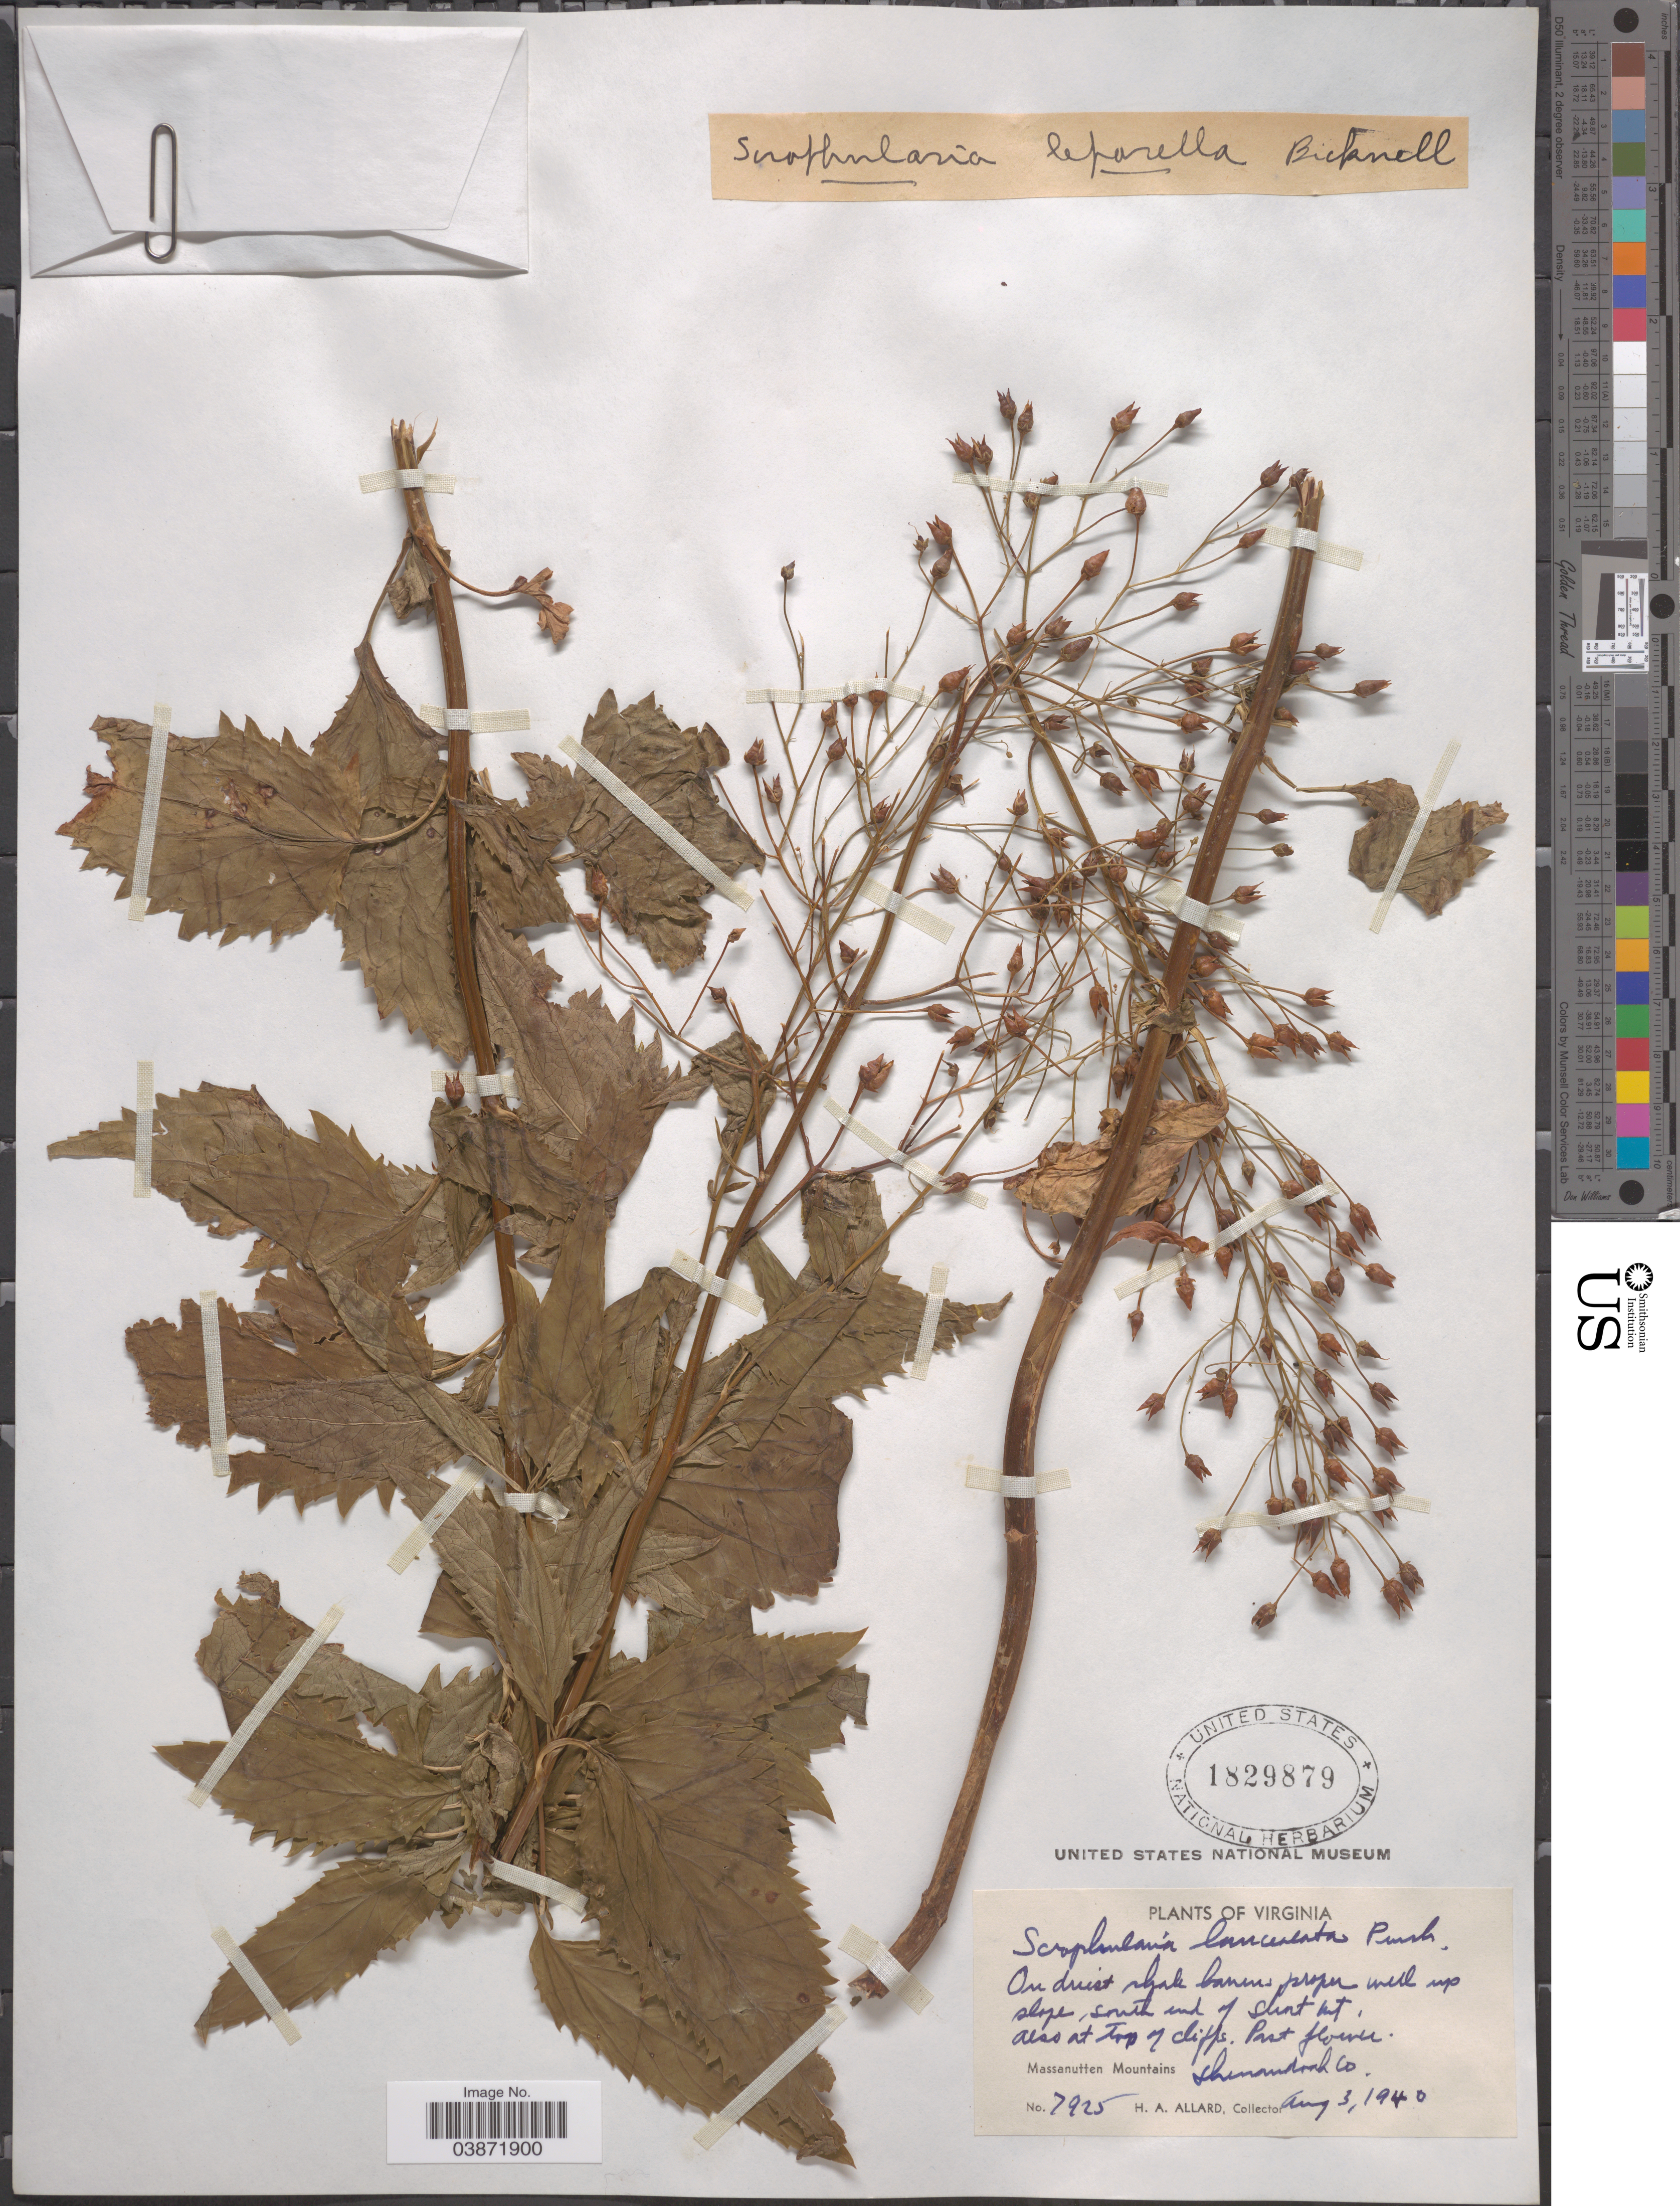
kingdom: Plantae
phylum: Tracheophyta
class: Magnoliopsida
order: Lamiales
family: Scrophulariaceae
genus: Scrophularia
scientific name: Scrophularia lanceolata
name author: Pursh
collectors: H. A. Allard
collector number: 7925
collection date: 1940-08-03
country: United States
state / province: Virginia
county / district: Shenandoah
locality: South end of Short Mt. Massanutten Mountains, Shenandoah Co.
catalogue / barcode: US 1829879